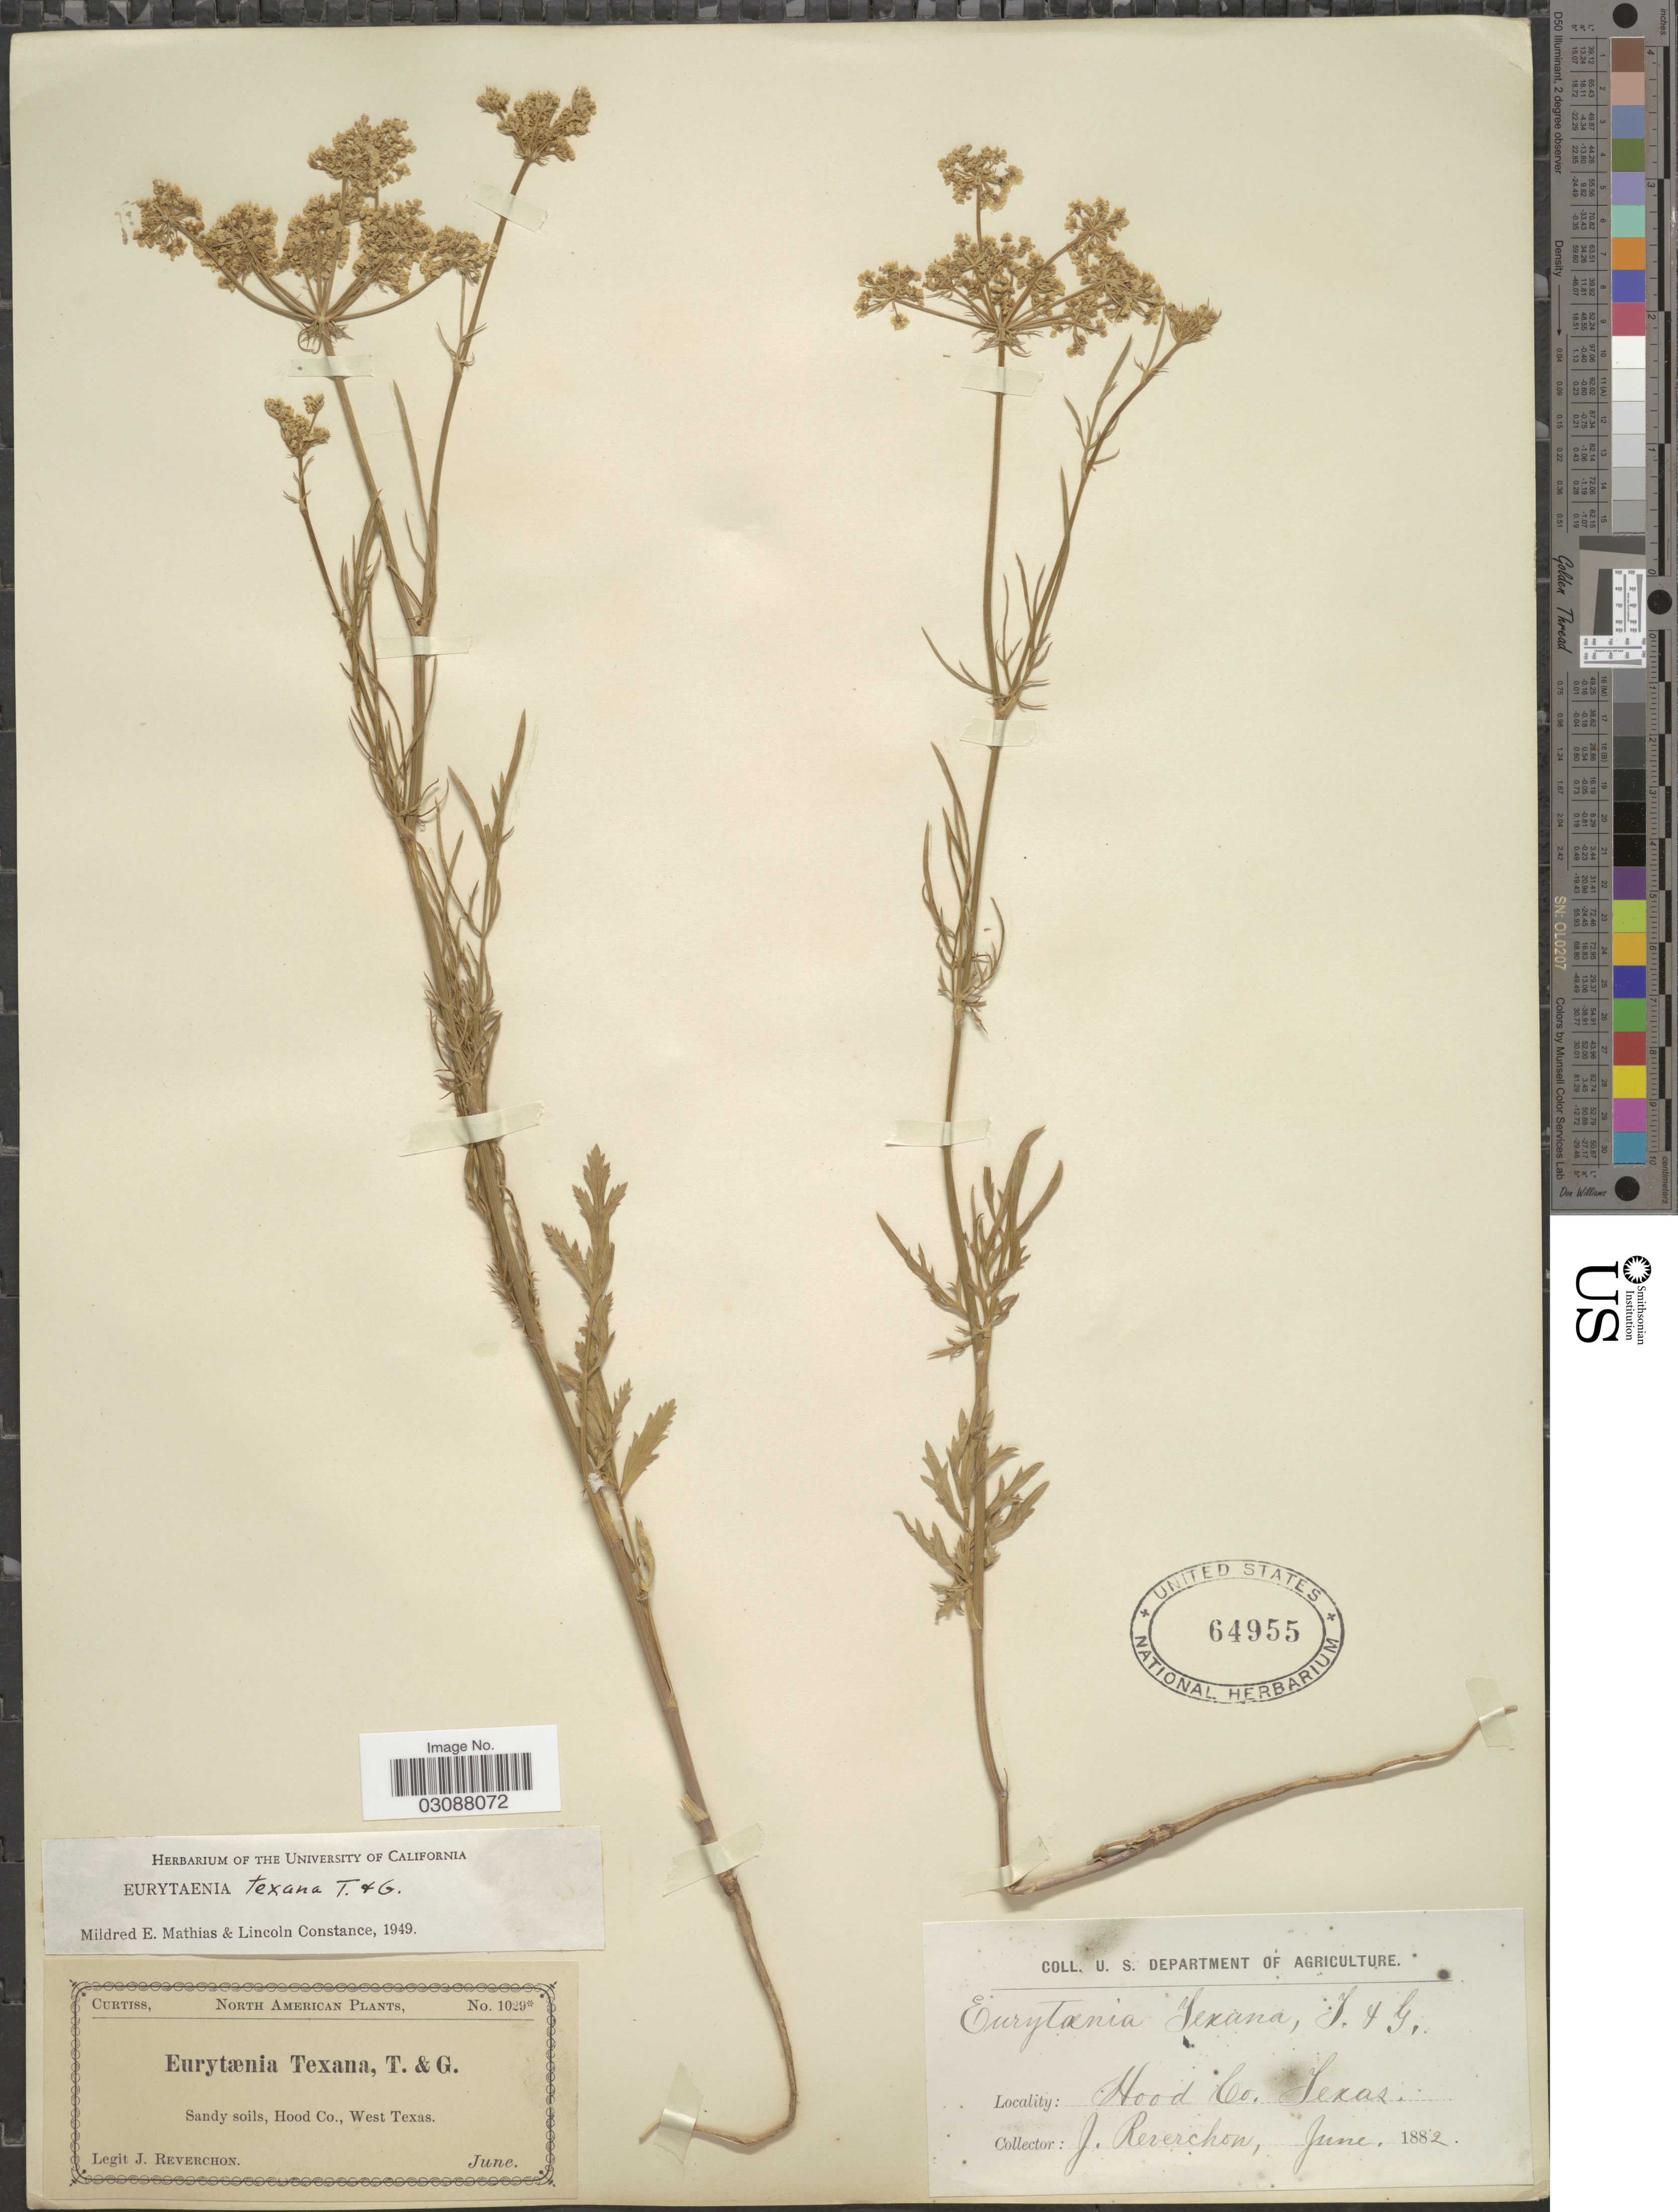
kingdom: Plantae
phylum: Tracheophyta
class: Magnoliopsida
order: Apiales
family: Apiaceae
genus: Eurytaenia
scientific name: Eurytaenia texana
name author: Torr. & A. Gray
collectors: J. Reverchon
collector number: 1029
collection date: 1882-06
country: United States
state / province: Texas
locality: Sandy soils, Hood Co., West Texas.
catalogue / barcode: US 64955